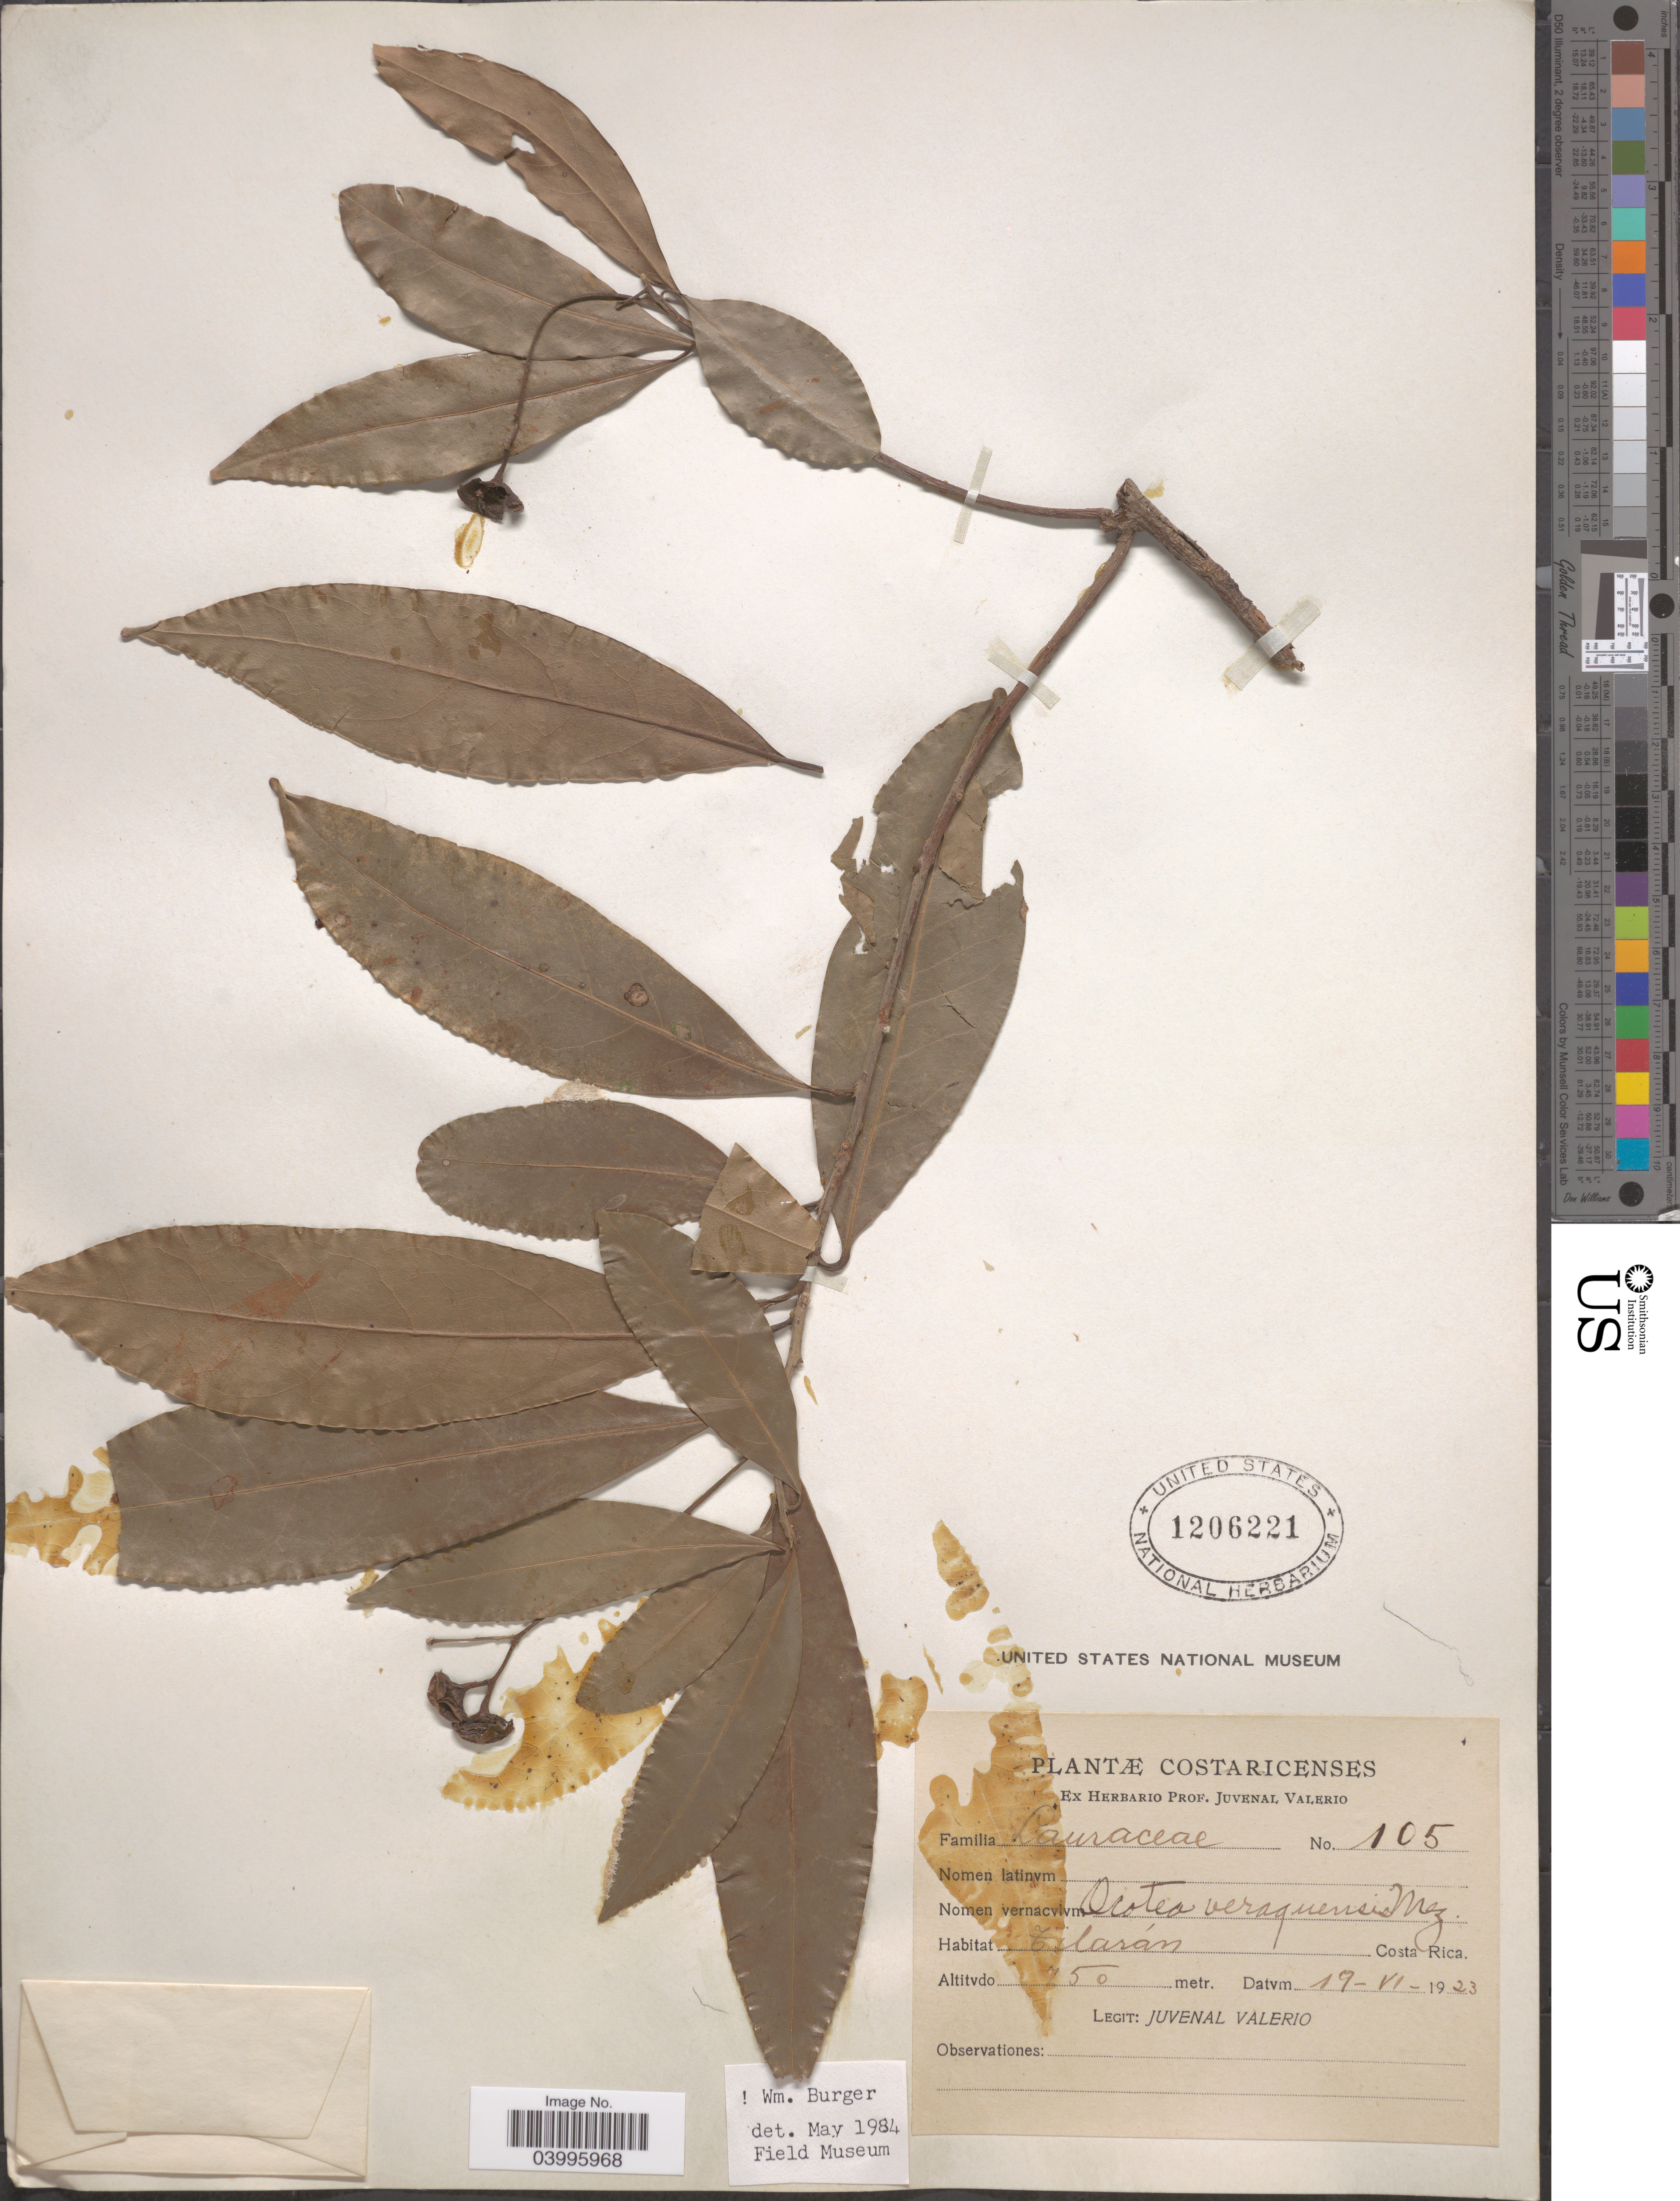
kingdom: Plantae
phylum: Tracheophyta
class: Magnoliopsida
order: Laurales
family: Lauraceae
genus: Ocotea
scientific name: Ocotea veraguensis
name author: (Meisn.) Mez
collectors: J. Valerio R.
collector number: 105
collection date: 1923-06-19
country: Costa Rica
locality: Tilarán.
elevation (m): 150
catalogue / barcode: US 1206221